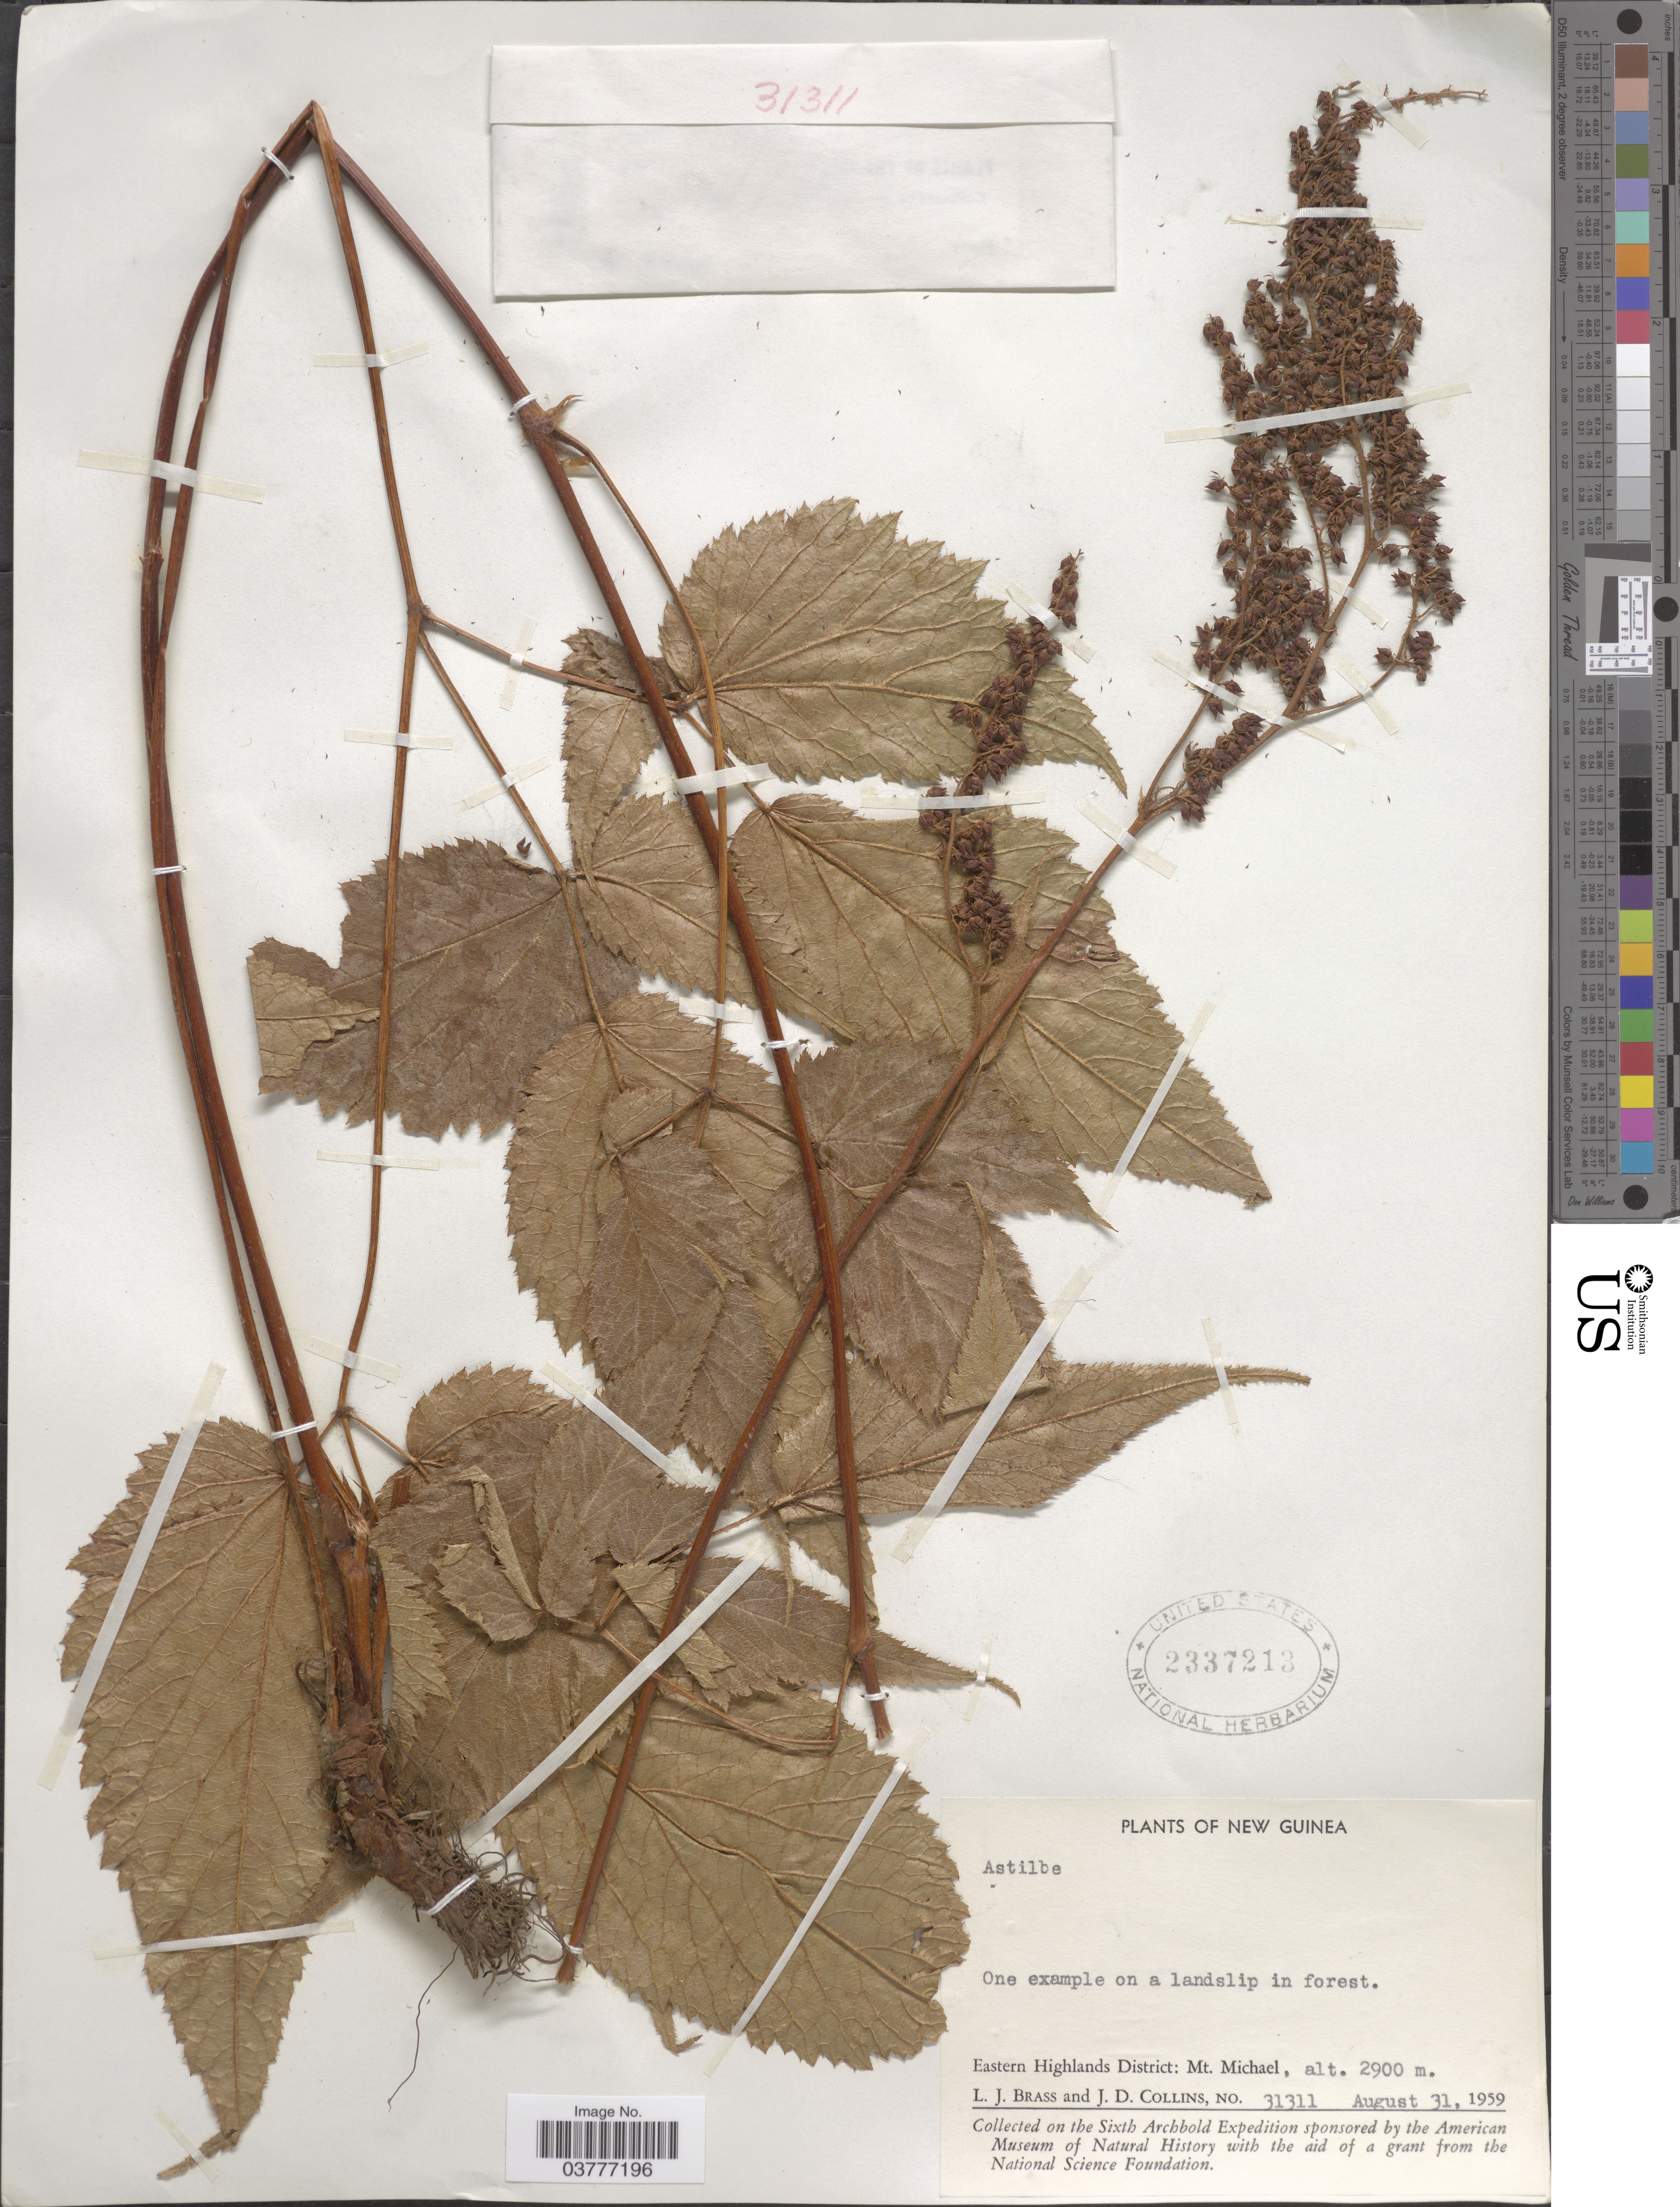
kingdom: Plantae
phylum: Tracheophyta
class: Magnoliopsida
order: Saxifragales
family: Saxifragaceae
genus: Astilbe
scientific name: Astilbe sp.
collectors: L. J. Brass & J. Collins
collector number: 31311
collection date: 1959-08-31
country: Papua New Guinea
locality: New Guinea. Eastern Highlands District: Mt. Michael.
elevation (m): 2900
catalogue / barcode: US 2337213